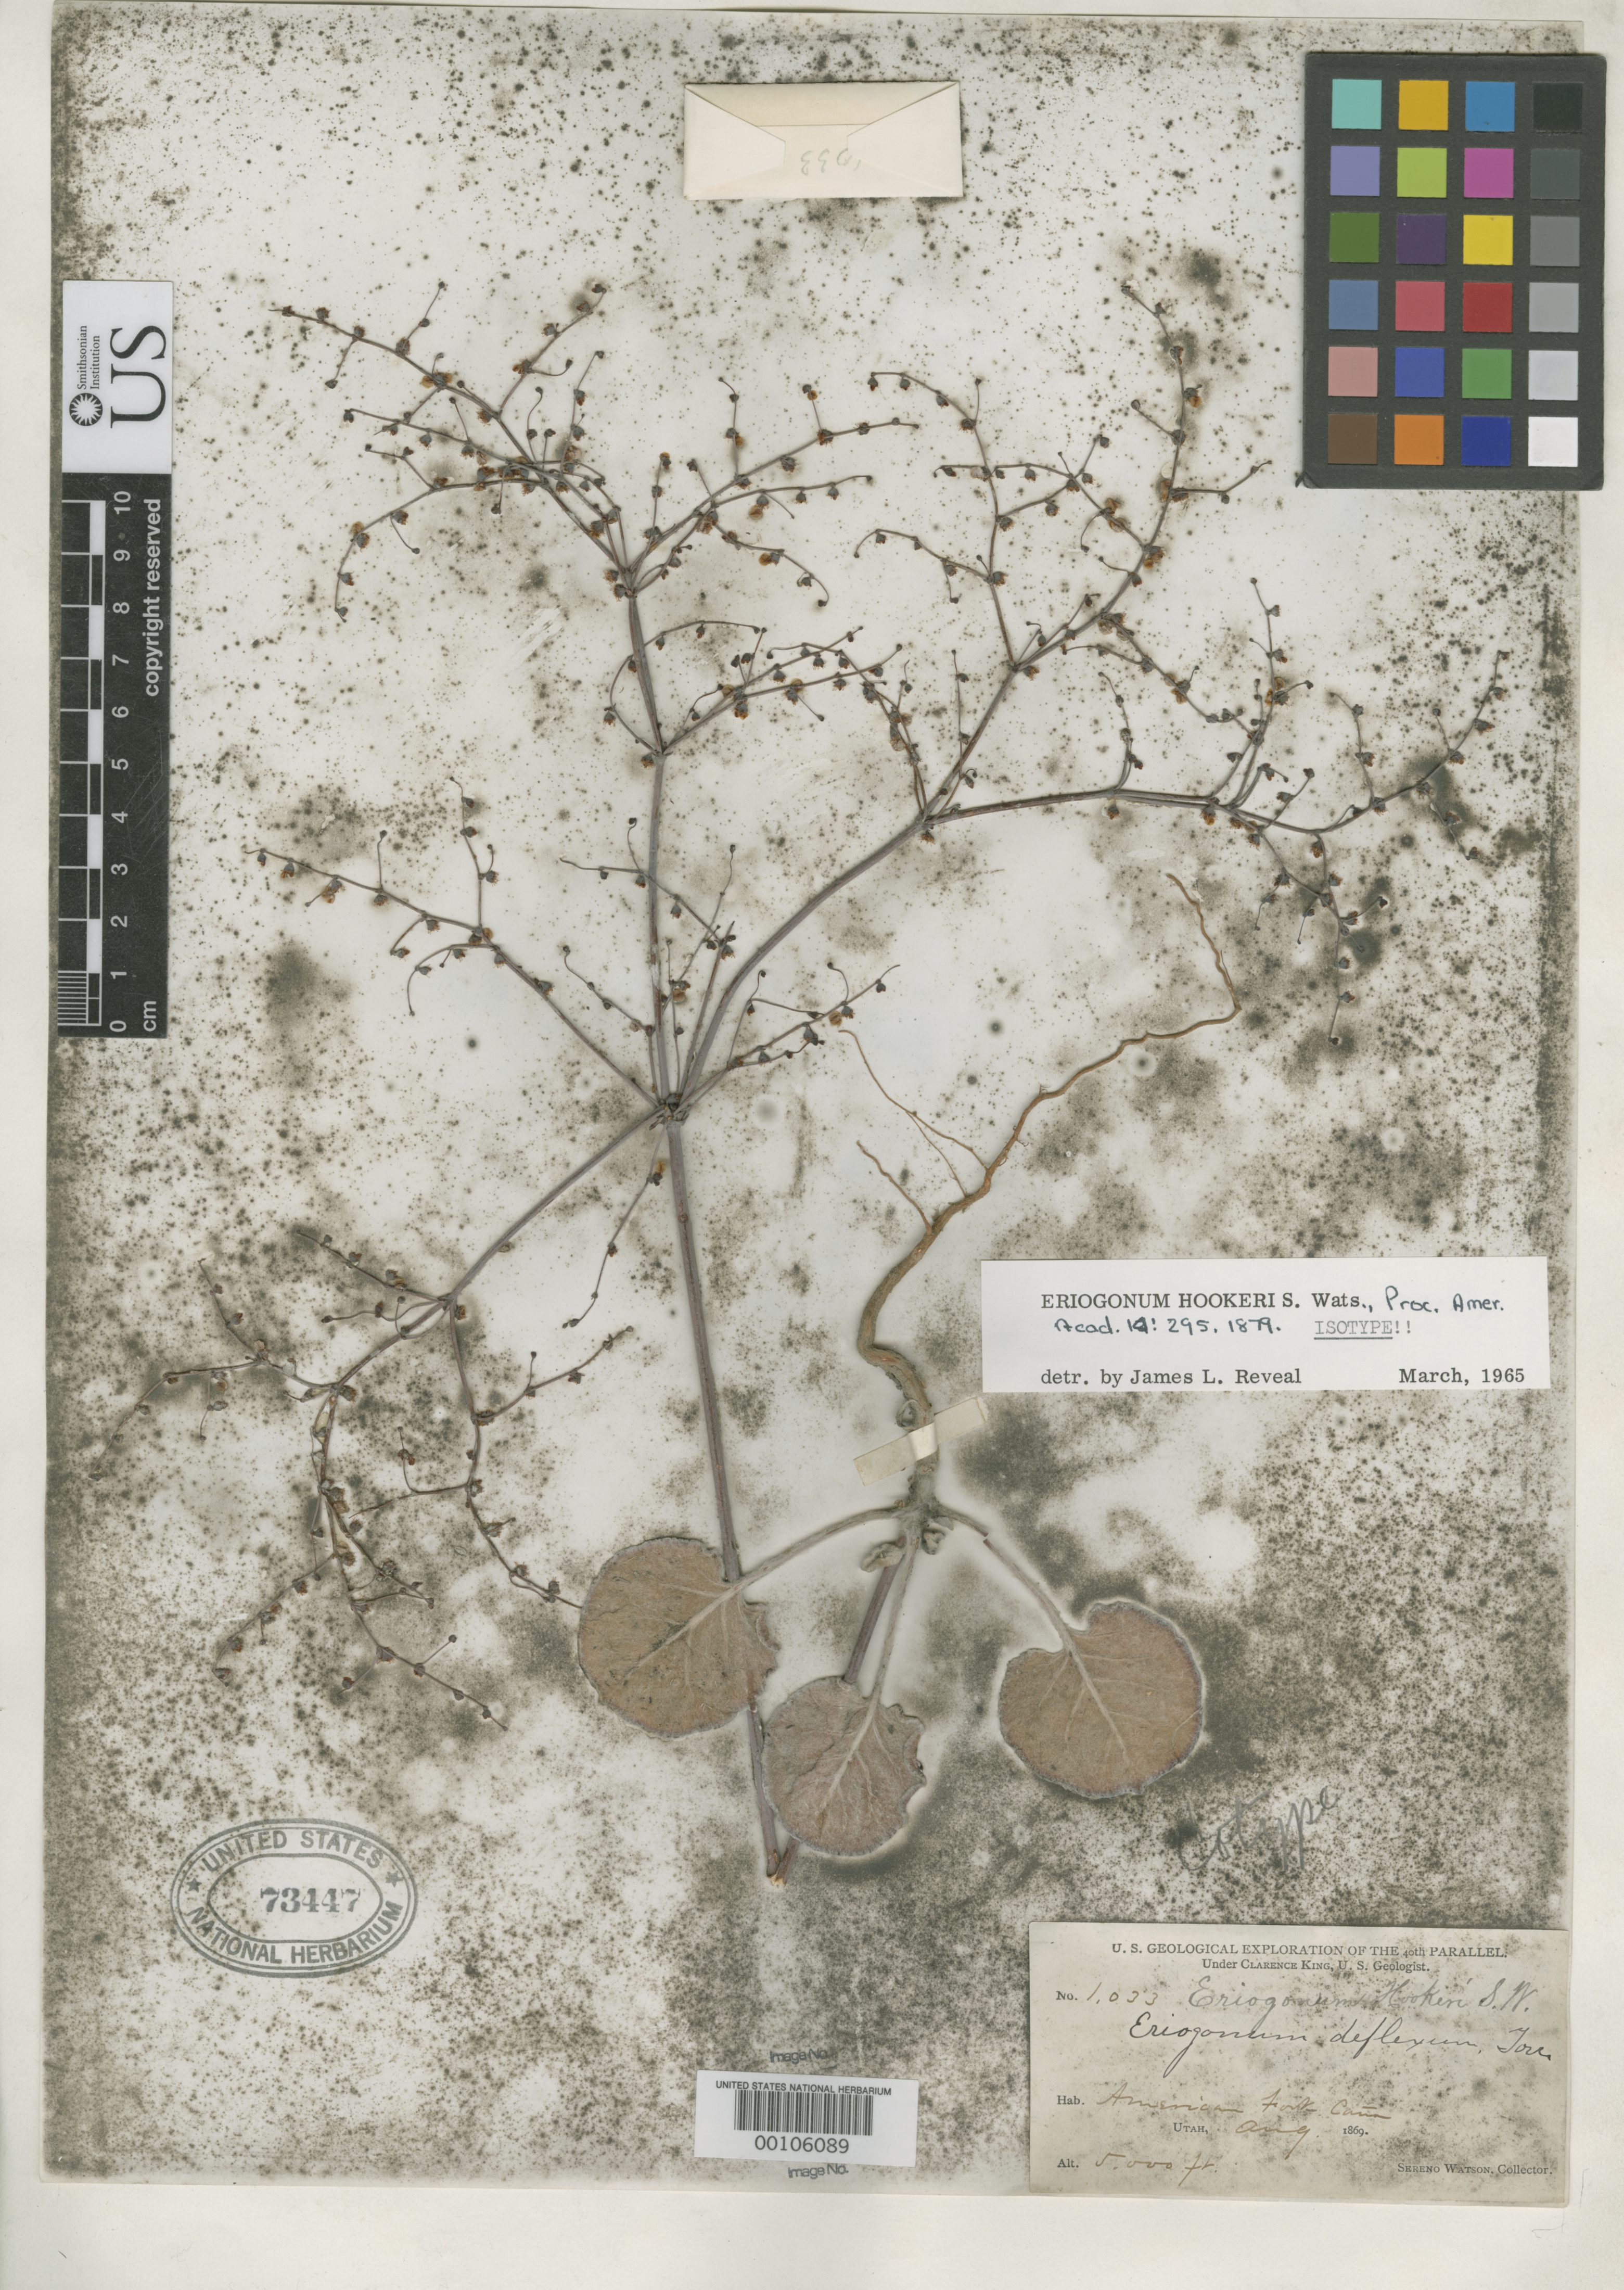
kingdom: Plantae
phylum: Tracheophyta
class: Magnoliopsida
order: Caryophyllales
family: Polygonaceae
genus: Eriogonum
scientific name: Eriogonum hookeri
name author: S. Watson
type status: Isotype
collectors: S. Watson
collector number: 1033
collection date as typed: Aug 1869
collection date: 1869-08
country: United States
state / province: Utah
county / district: Utah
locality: American Fork Canyon.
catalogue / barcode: US 73447